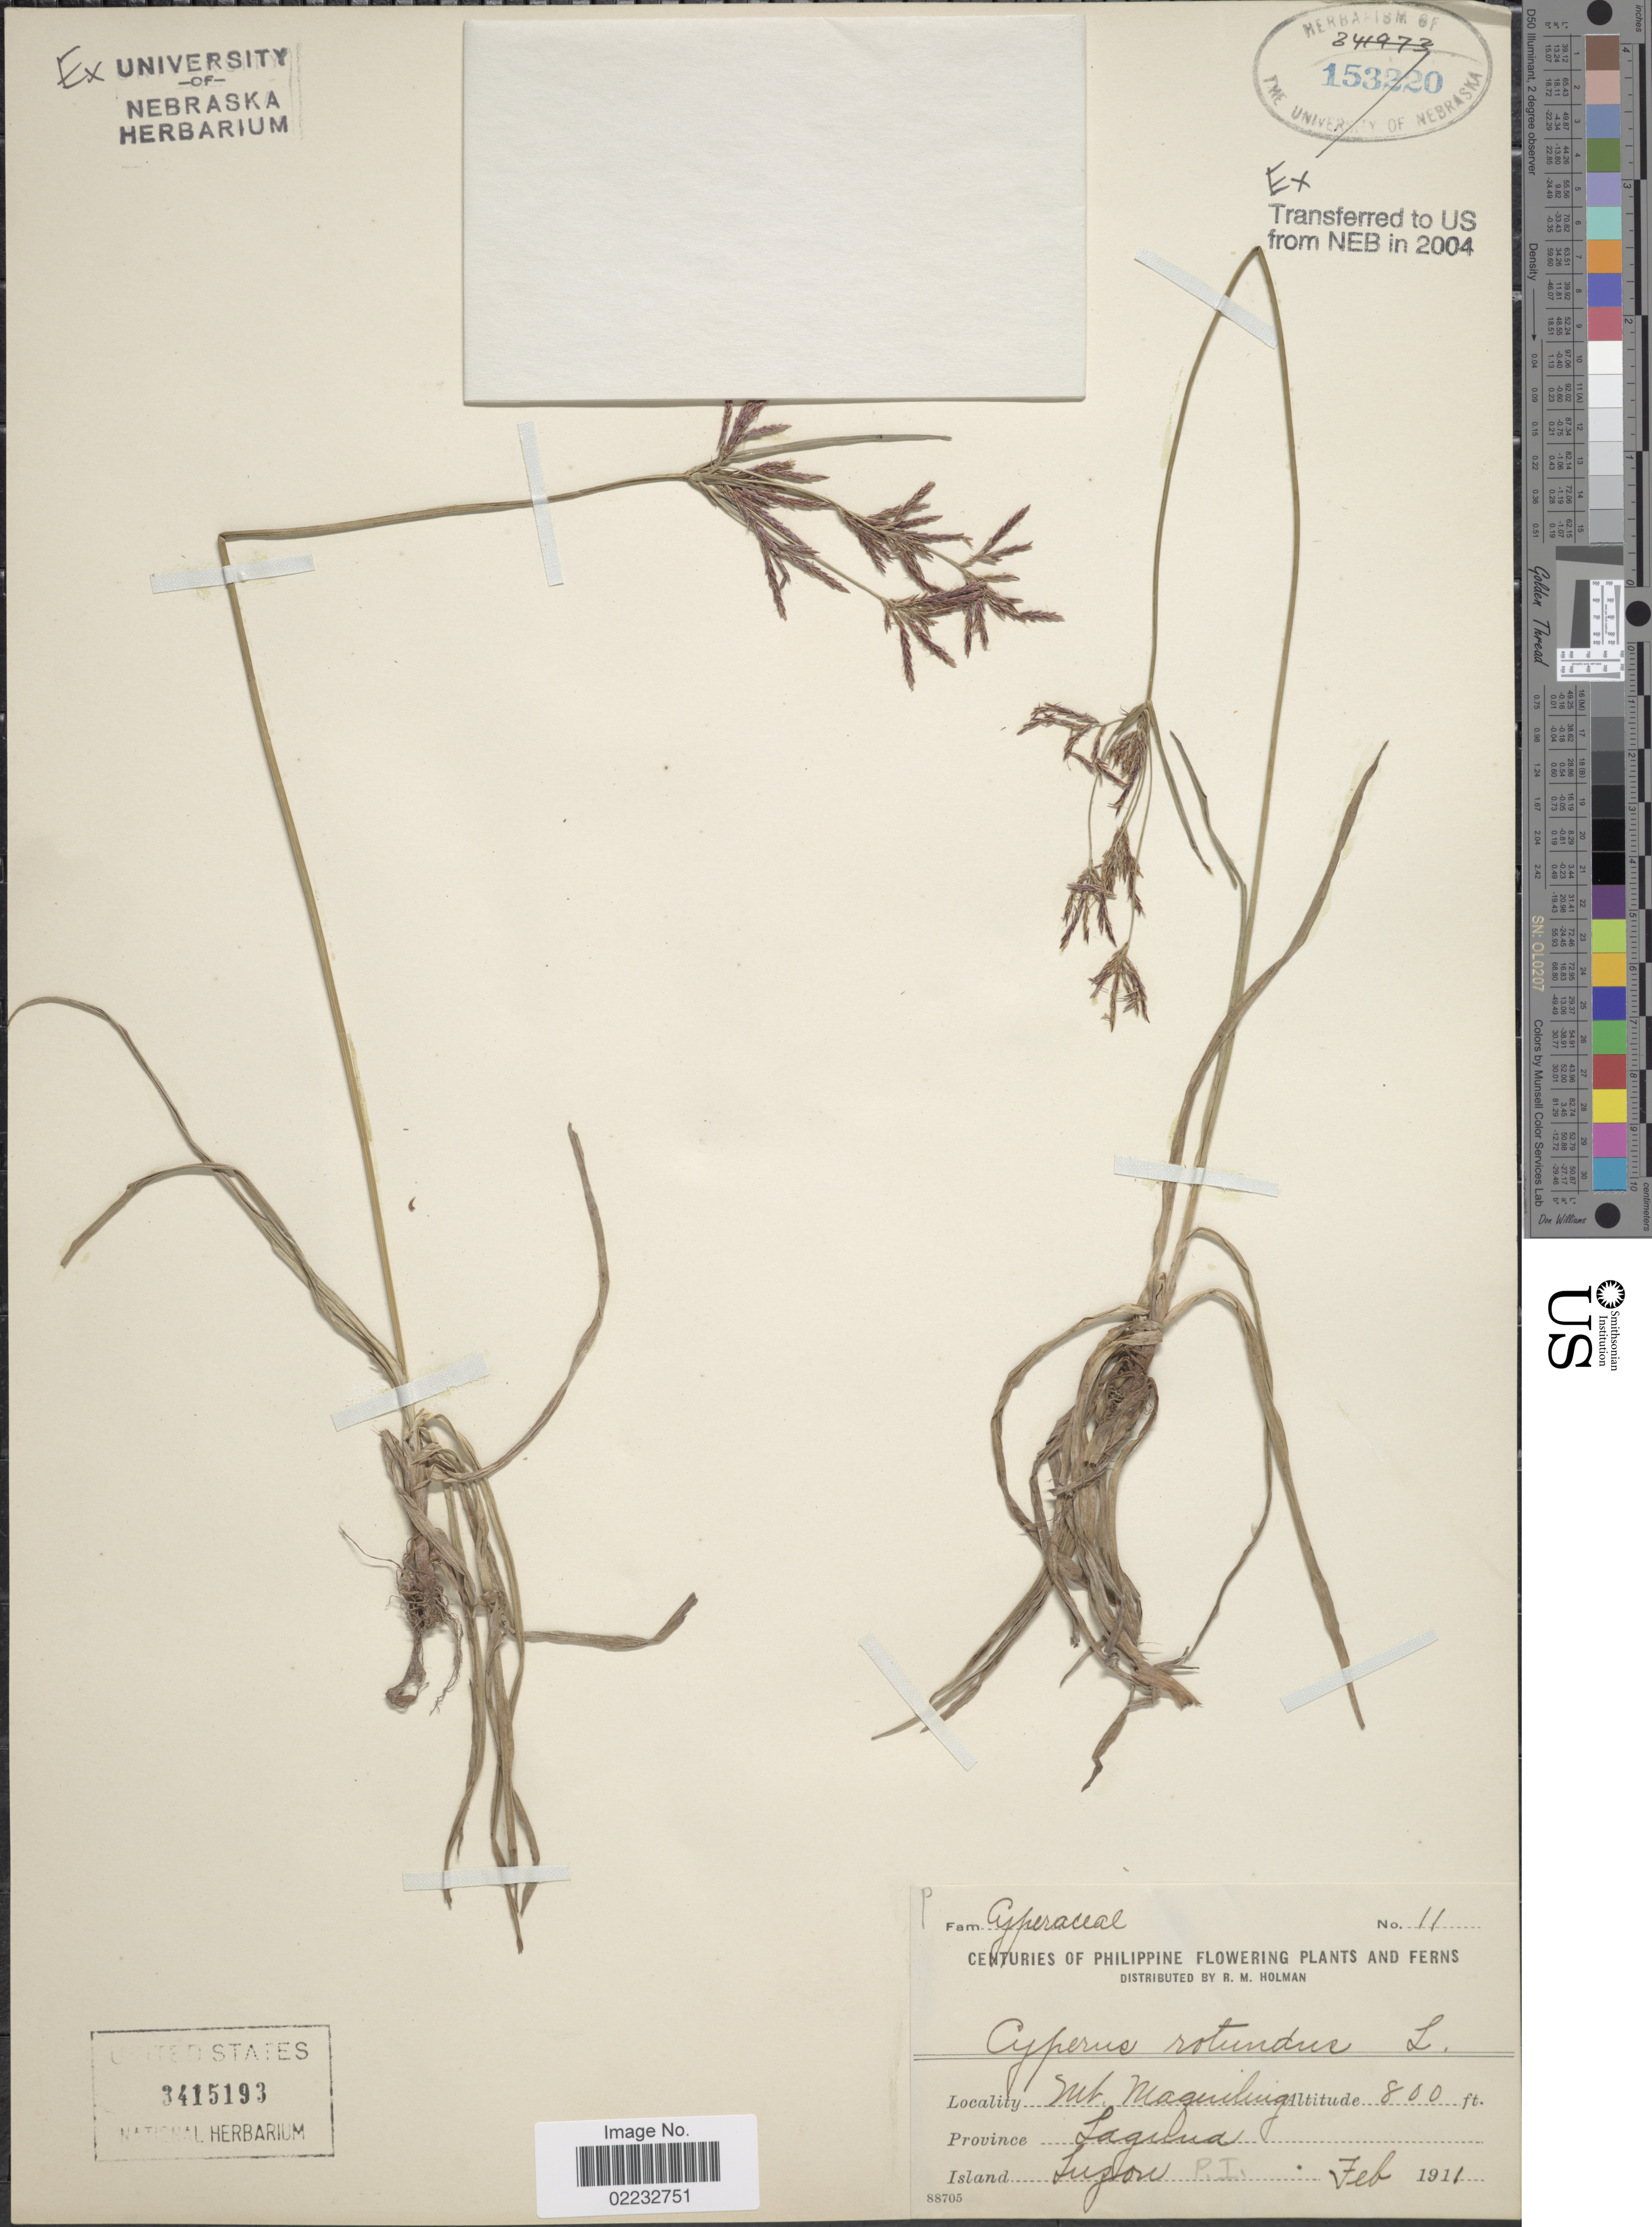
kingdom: Plantae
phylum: Tracheophyta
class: Liliopsida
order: Poales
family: Cyperaceae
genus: Cyperus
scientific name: Cyperus rotundus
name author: L.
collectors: R. Holman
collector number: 11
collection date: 1911-02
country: Philippines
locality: Mt. Maquiling. Province Laguna. Island Luzon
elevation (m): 244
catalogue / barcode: US 3415193